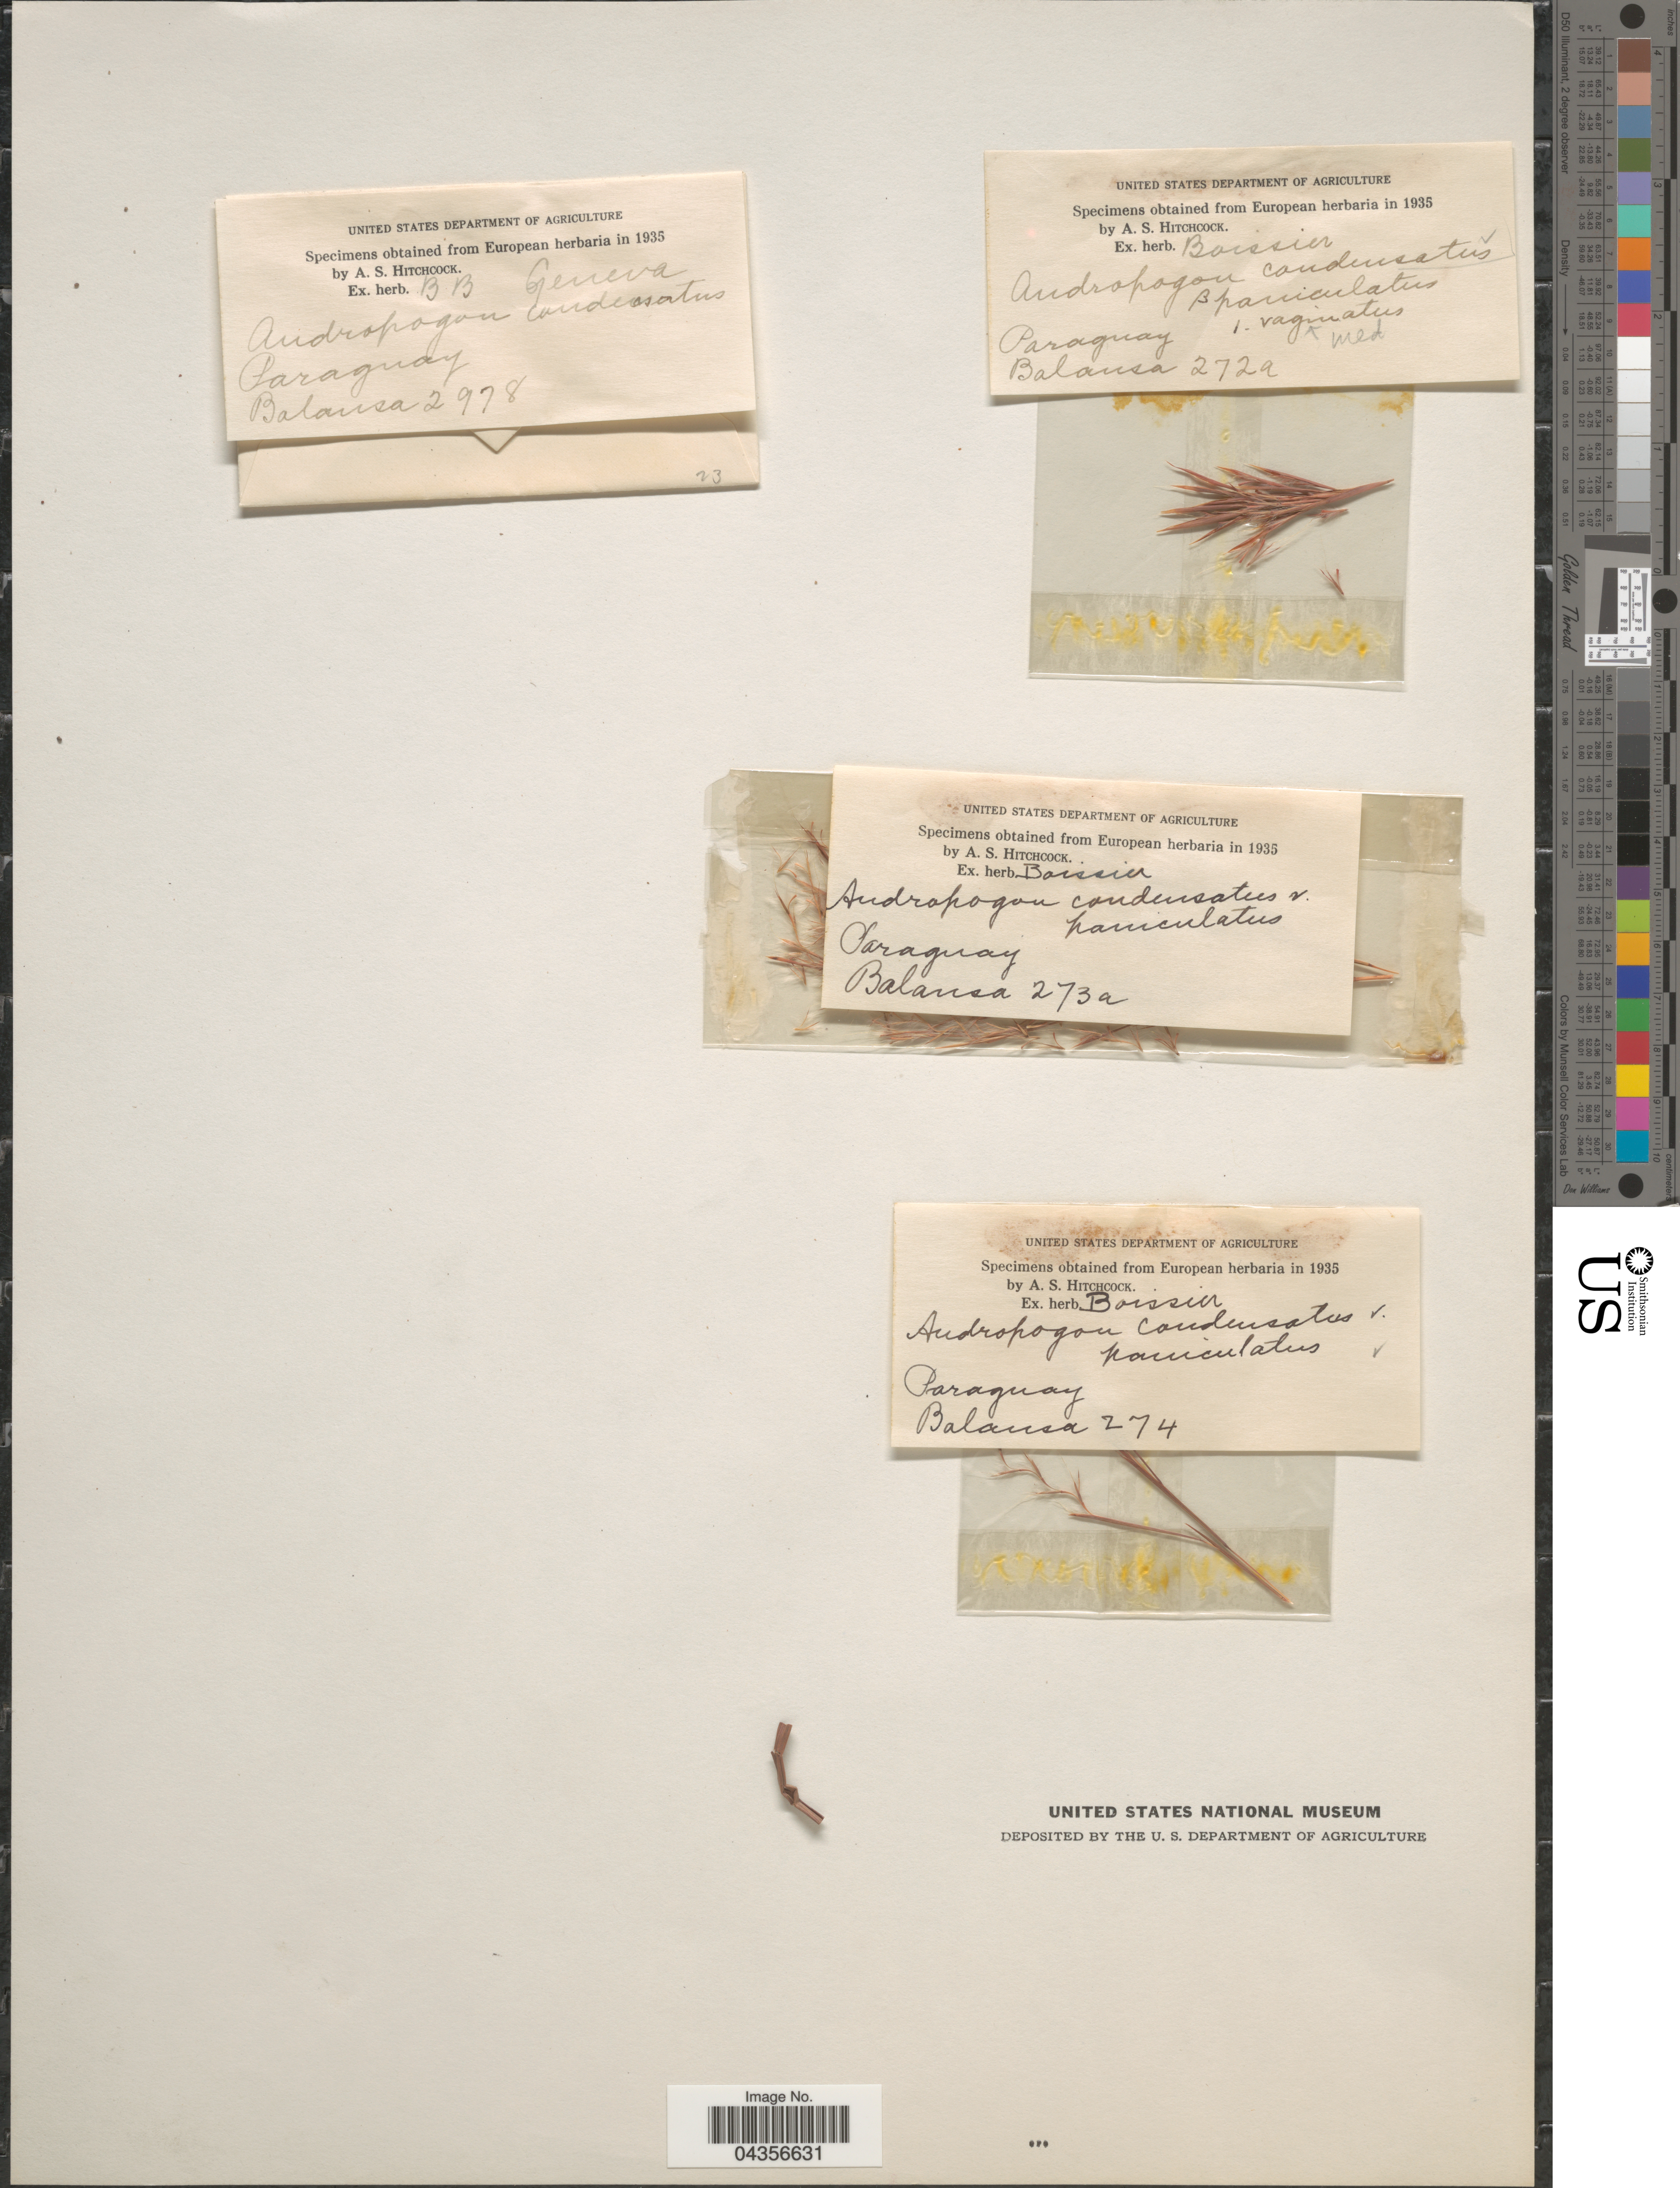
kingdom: Plantae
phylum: Tracheophyta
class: Liliopsida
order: Poales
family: Poaceae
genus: Schizachyrium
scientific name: Schizachyrium microstachyum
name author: (Desv. ex Ham.) Roseng. et al.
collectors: -. Balansa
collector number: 2978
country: Paraguay